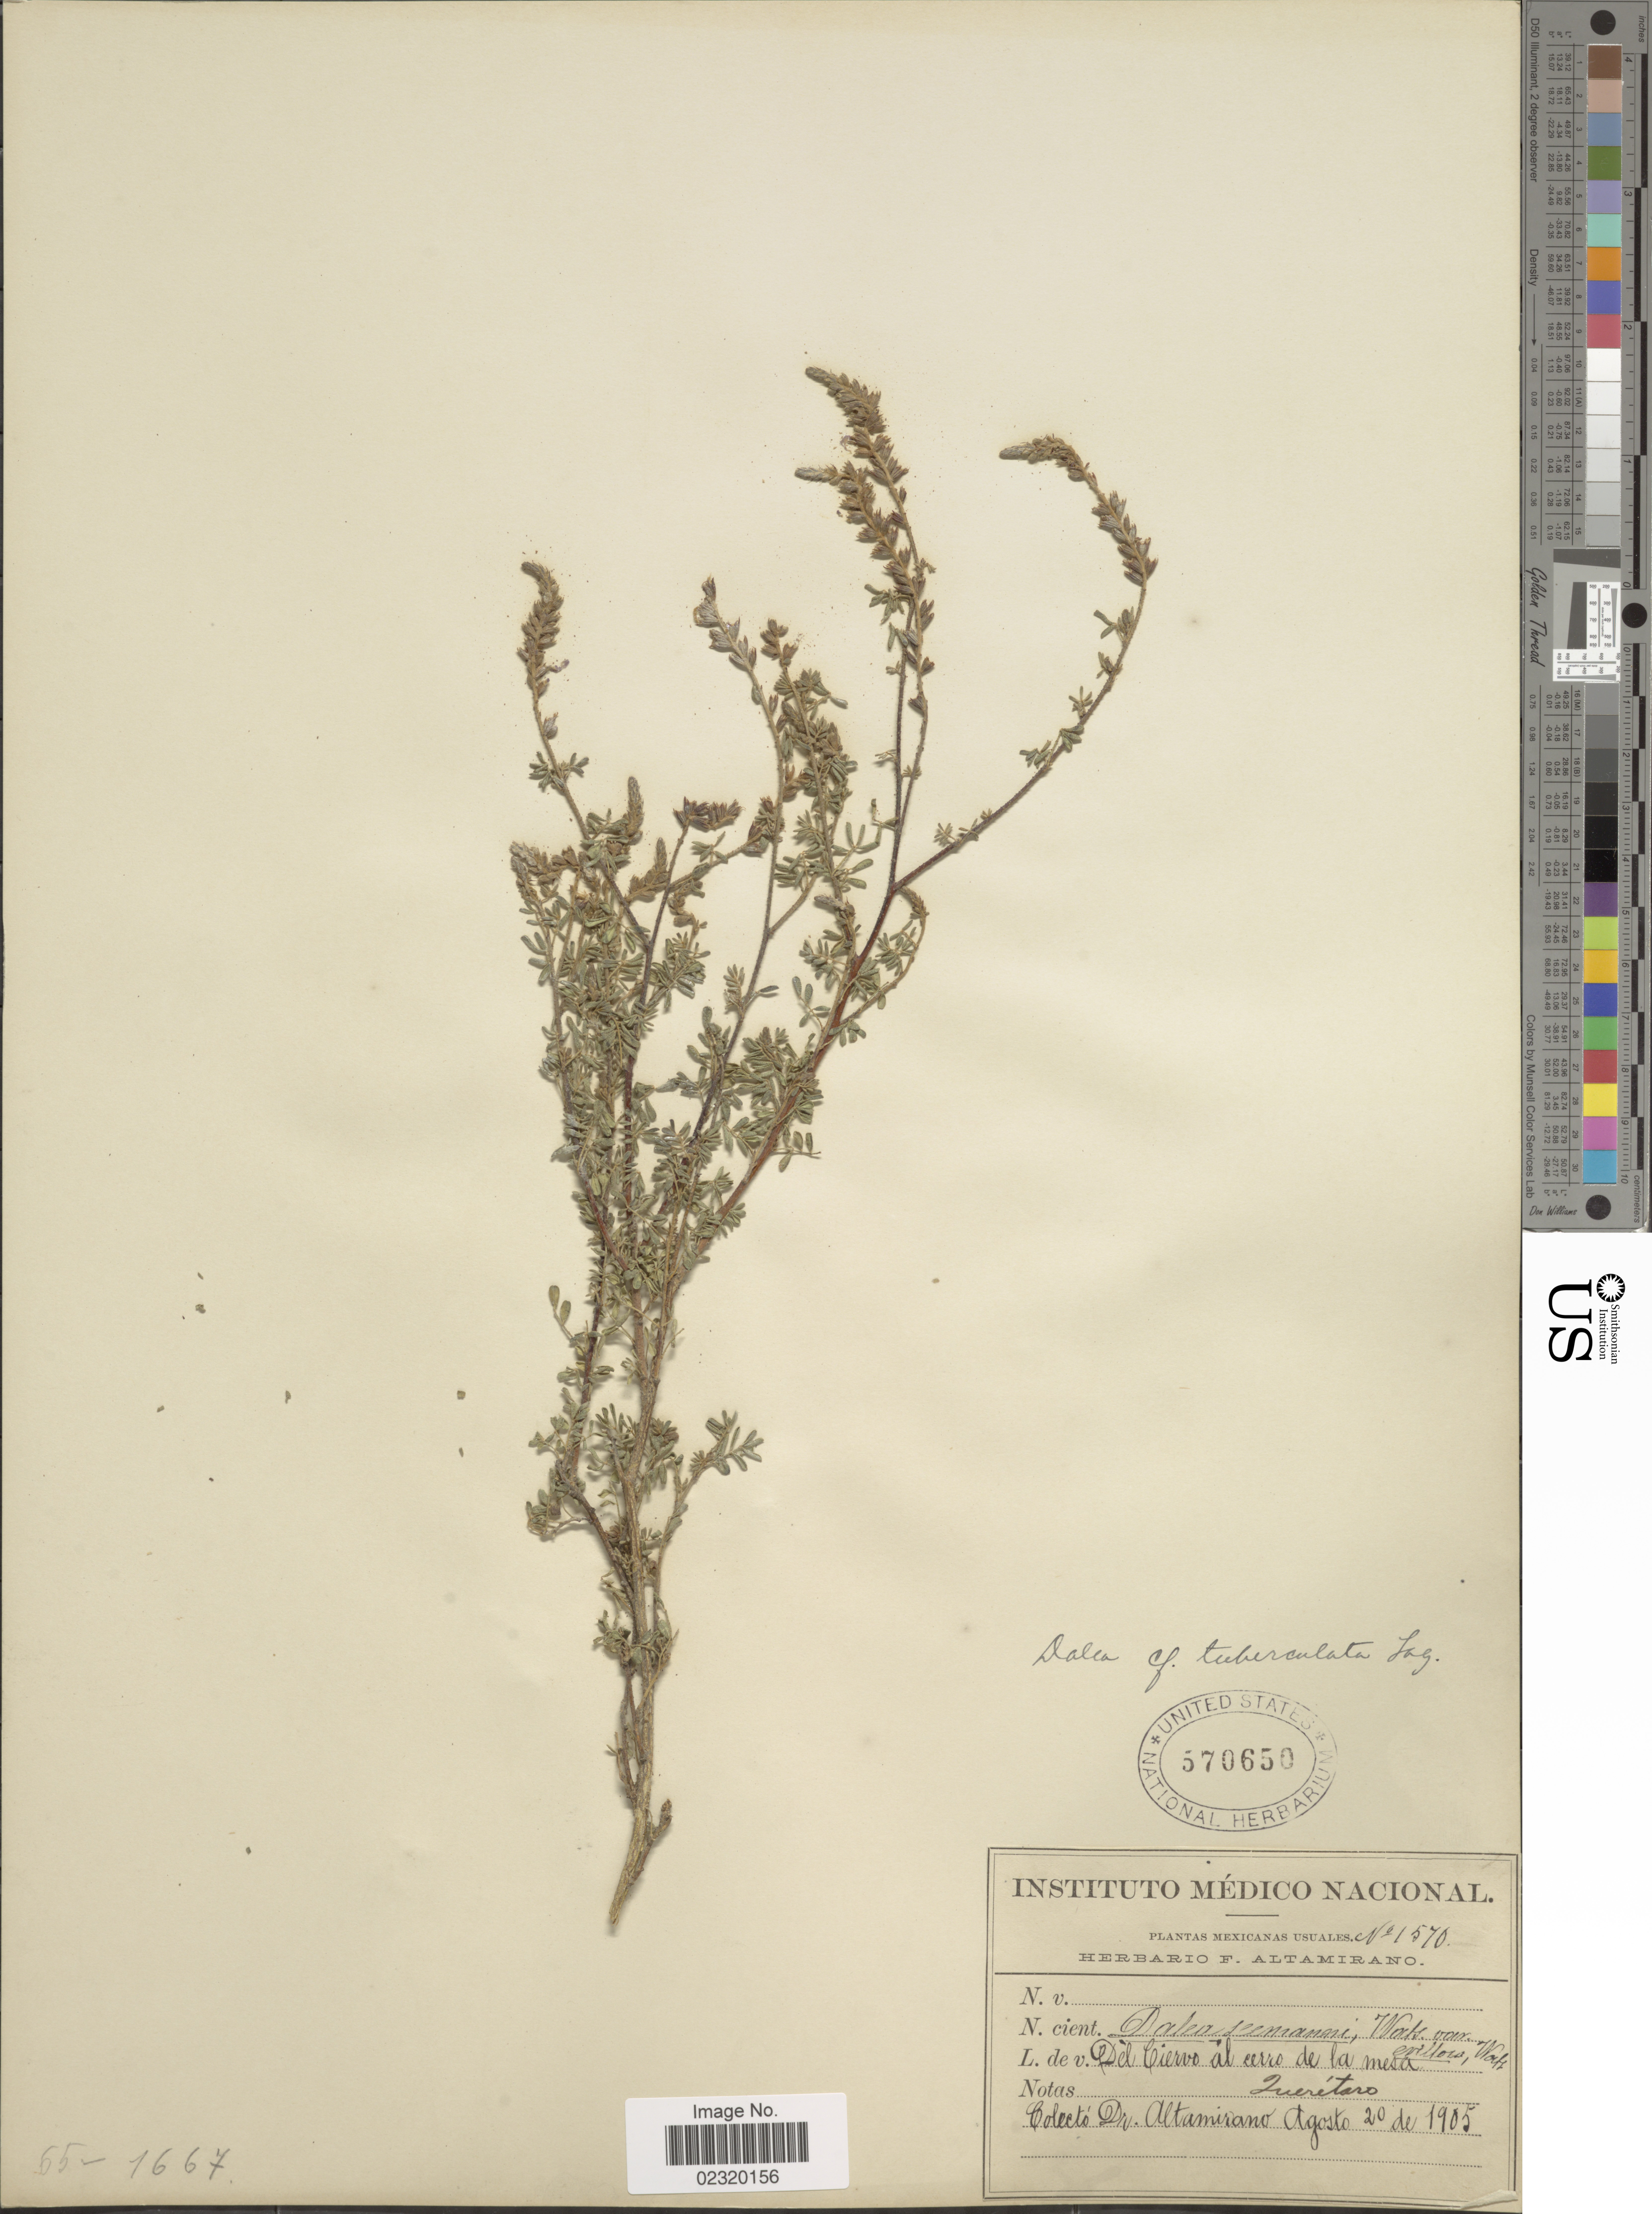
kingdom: Plantae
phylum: Tracheophyta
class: Magnoliopsida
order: Fabales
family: Fabaceae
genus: Dalea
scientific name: Dalea tuberculata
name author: Lag.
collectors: -. Altamirano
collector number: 1570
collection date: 1905-08-20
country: Mexico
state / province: Querétaro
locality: Del Ciervo al cerro de la mesa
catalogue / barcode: US 570650